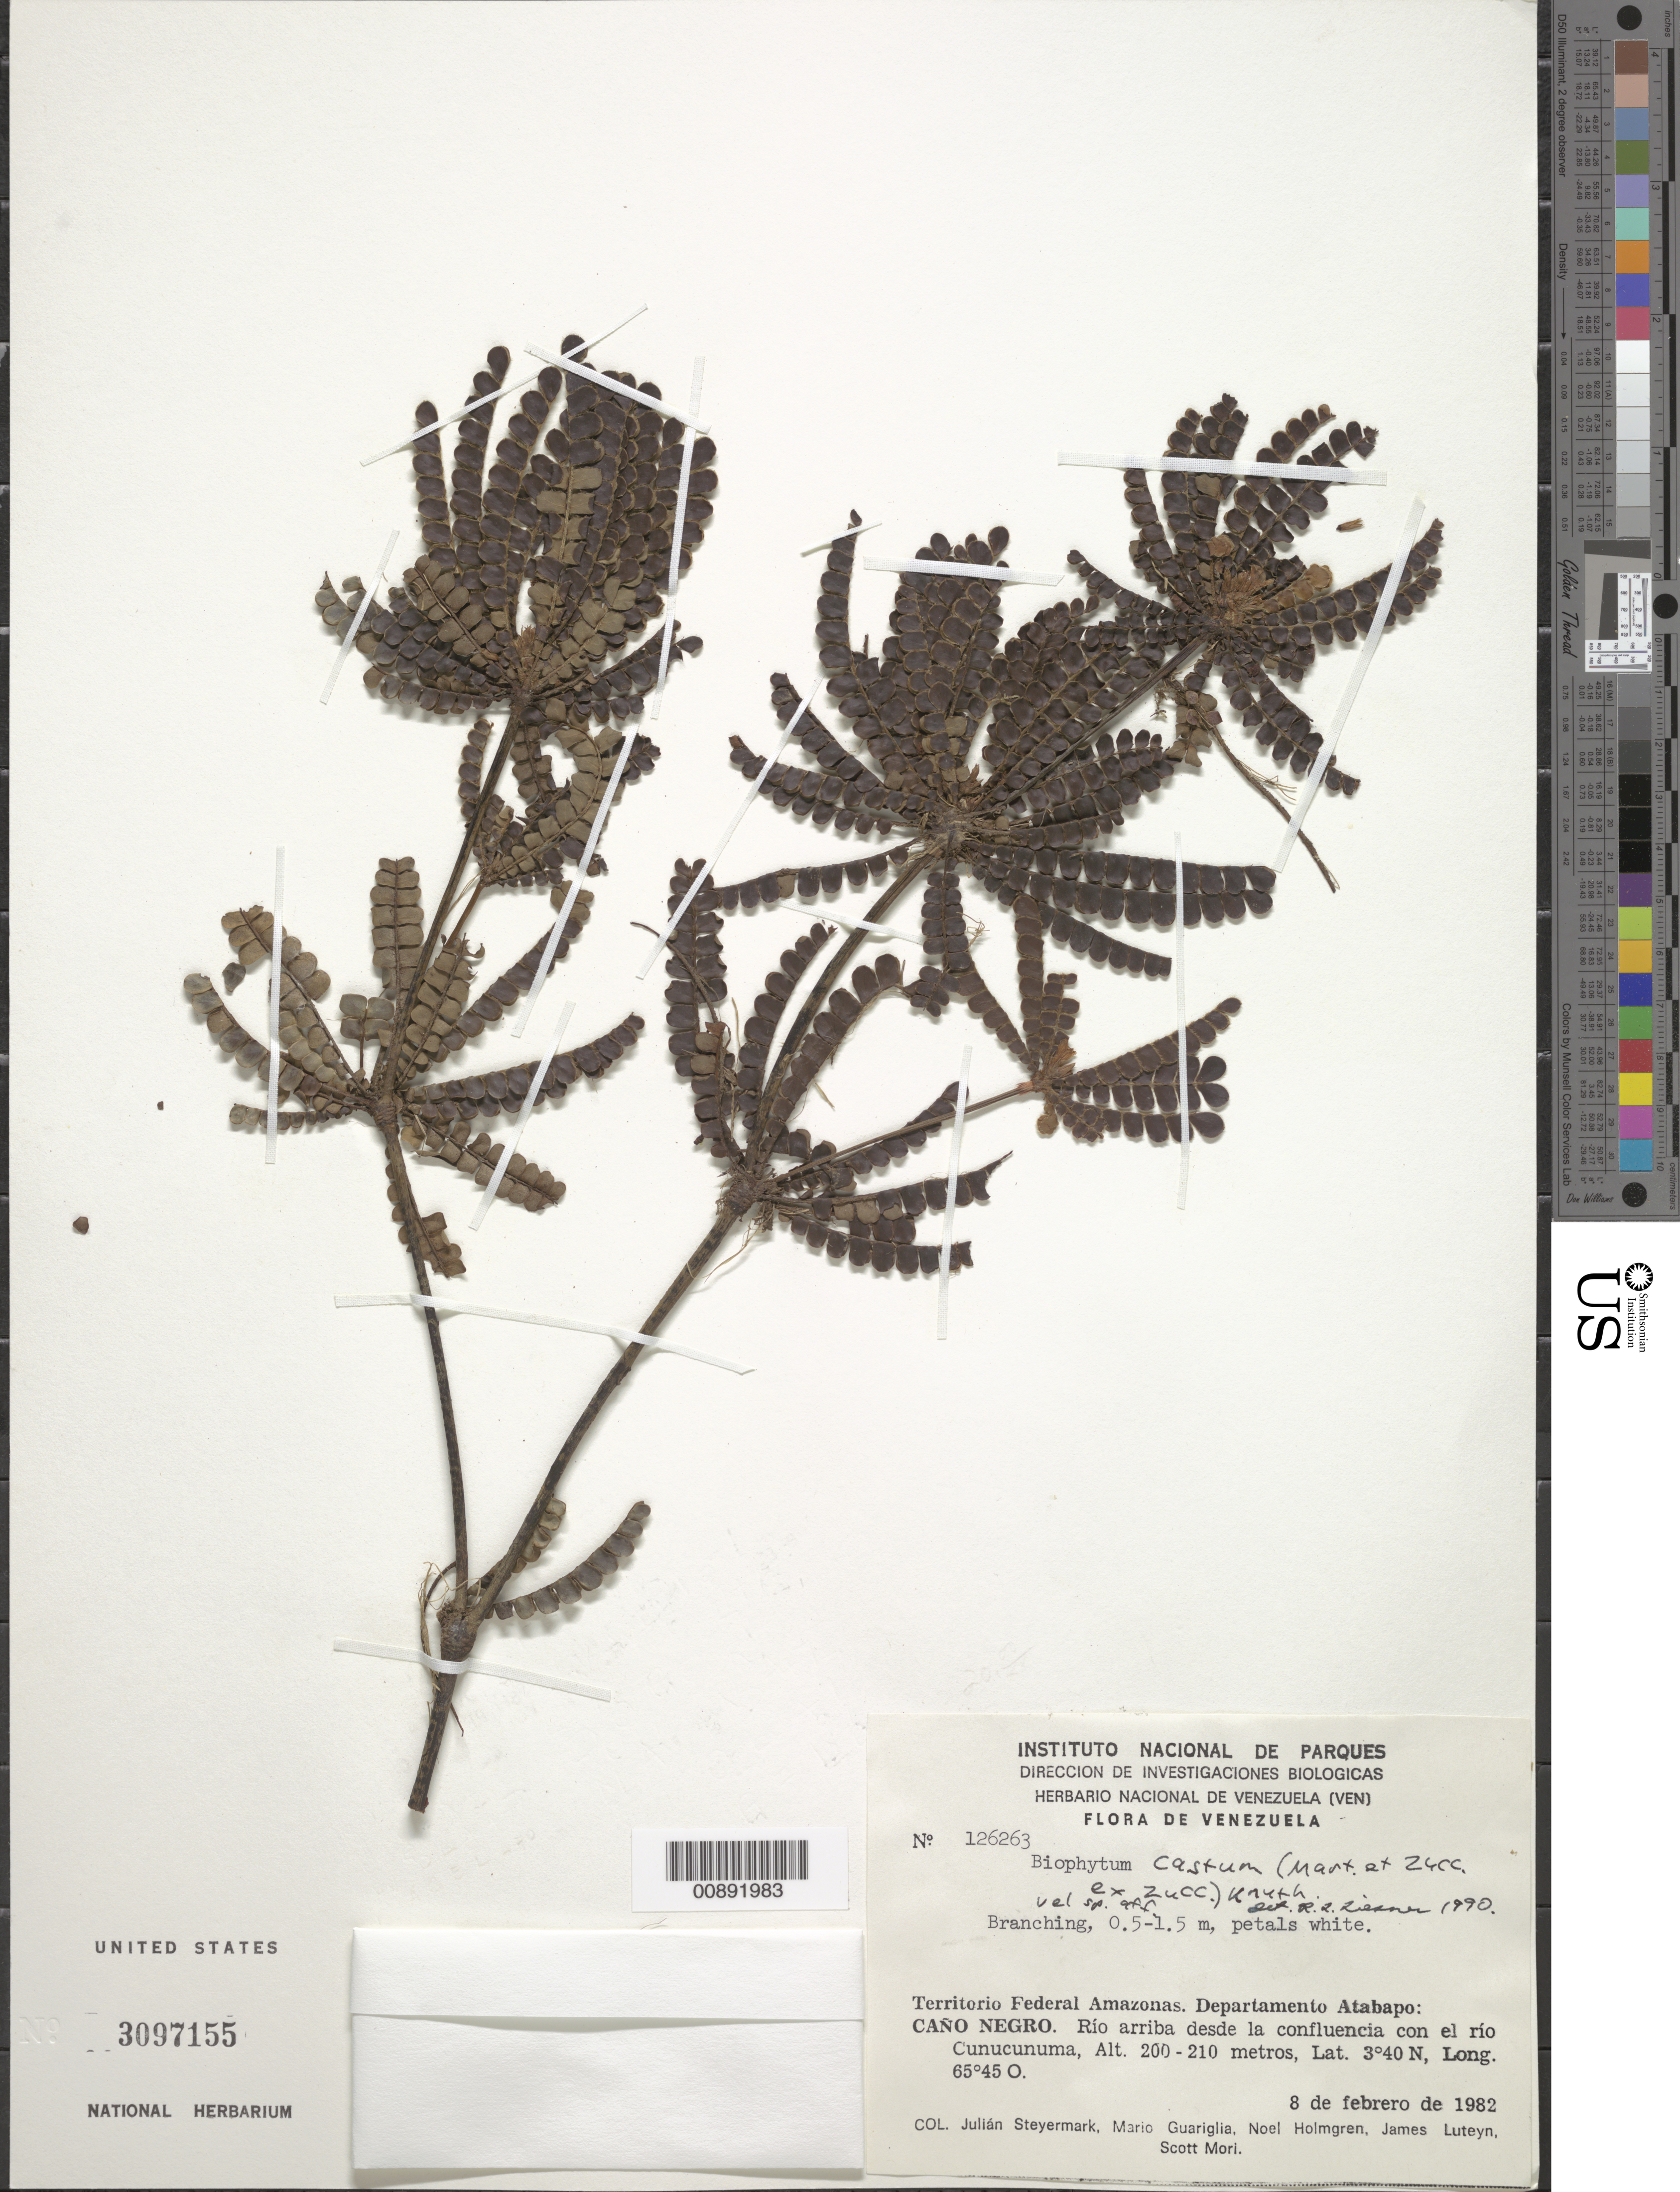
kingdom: Plantae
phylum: Tracheophyta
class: Magnoliopsida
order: Oxalidales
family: Oxalidaceae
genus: Biophytum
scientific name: Biophytum castum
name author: (Mart. & Zucc. ex Zucc.) Knuth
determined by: Liesner, R. L.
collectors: J. Steyermark, M. Guariglia P., N. H. Holmgren, J. L. Luteyn & S. Mori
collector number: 126263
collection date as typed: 8-Feb-82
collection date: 1982-02-08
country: Venezuela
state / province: Amazonas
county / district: Atabapo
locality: Caño Negro, río arriba desde la confluencia con el río Cunucunuma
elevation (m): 200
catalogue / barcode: US 3097155